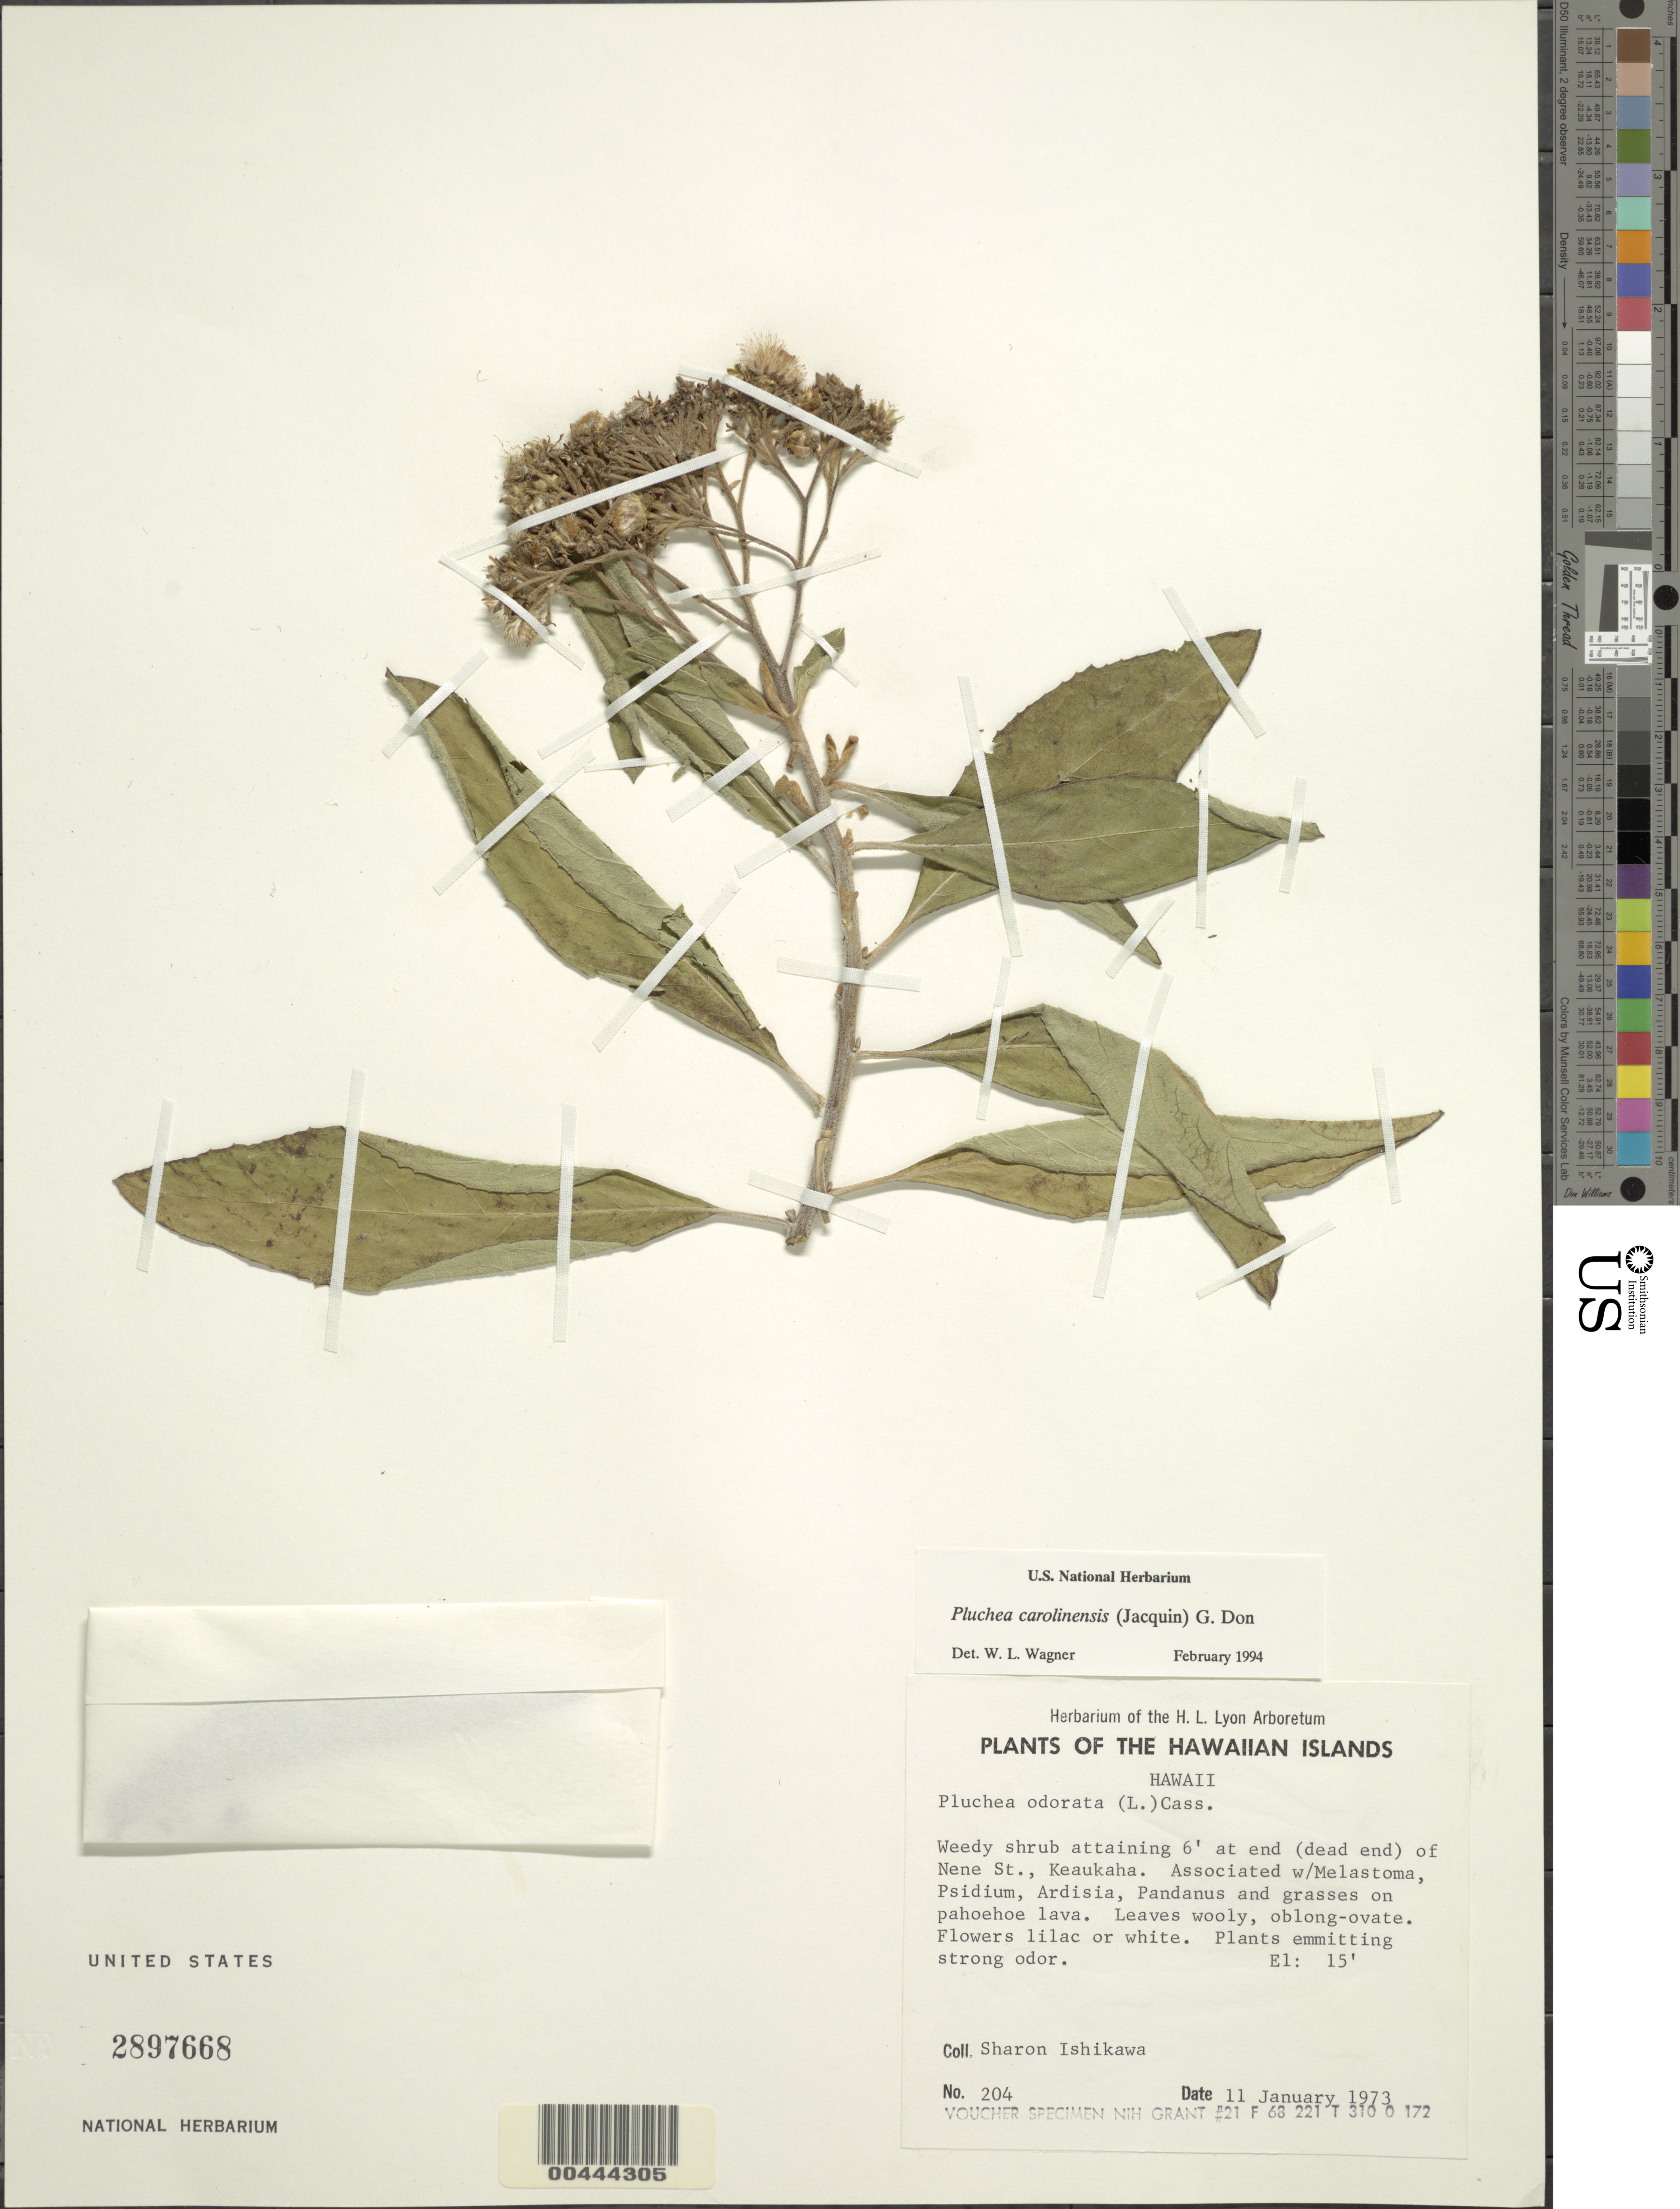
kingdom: Plantae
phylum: Tracheophyta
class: Magnoliopsida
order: Asterales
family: Asteraceae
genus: Pluchea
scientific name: Pluchea carolinensis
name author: (Jacq.) D. Don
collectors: S. S. Ishikawa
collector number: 204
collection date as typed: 11 Jan 1973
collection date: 1973-01-11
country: United States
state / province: Hawaii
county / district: Hawaii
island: Hawaii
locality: At end of Nene St., Keaukaha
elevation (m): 5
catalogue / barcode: US 2897668